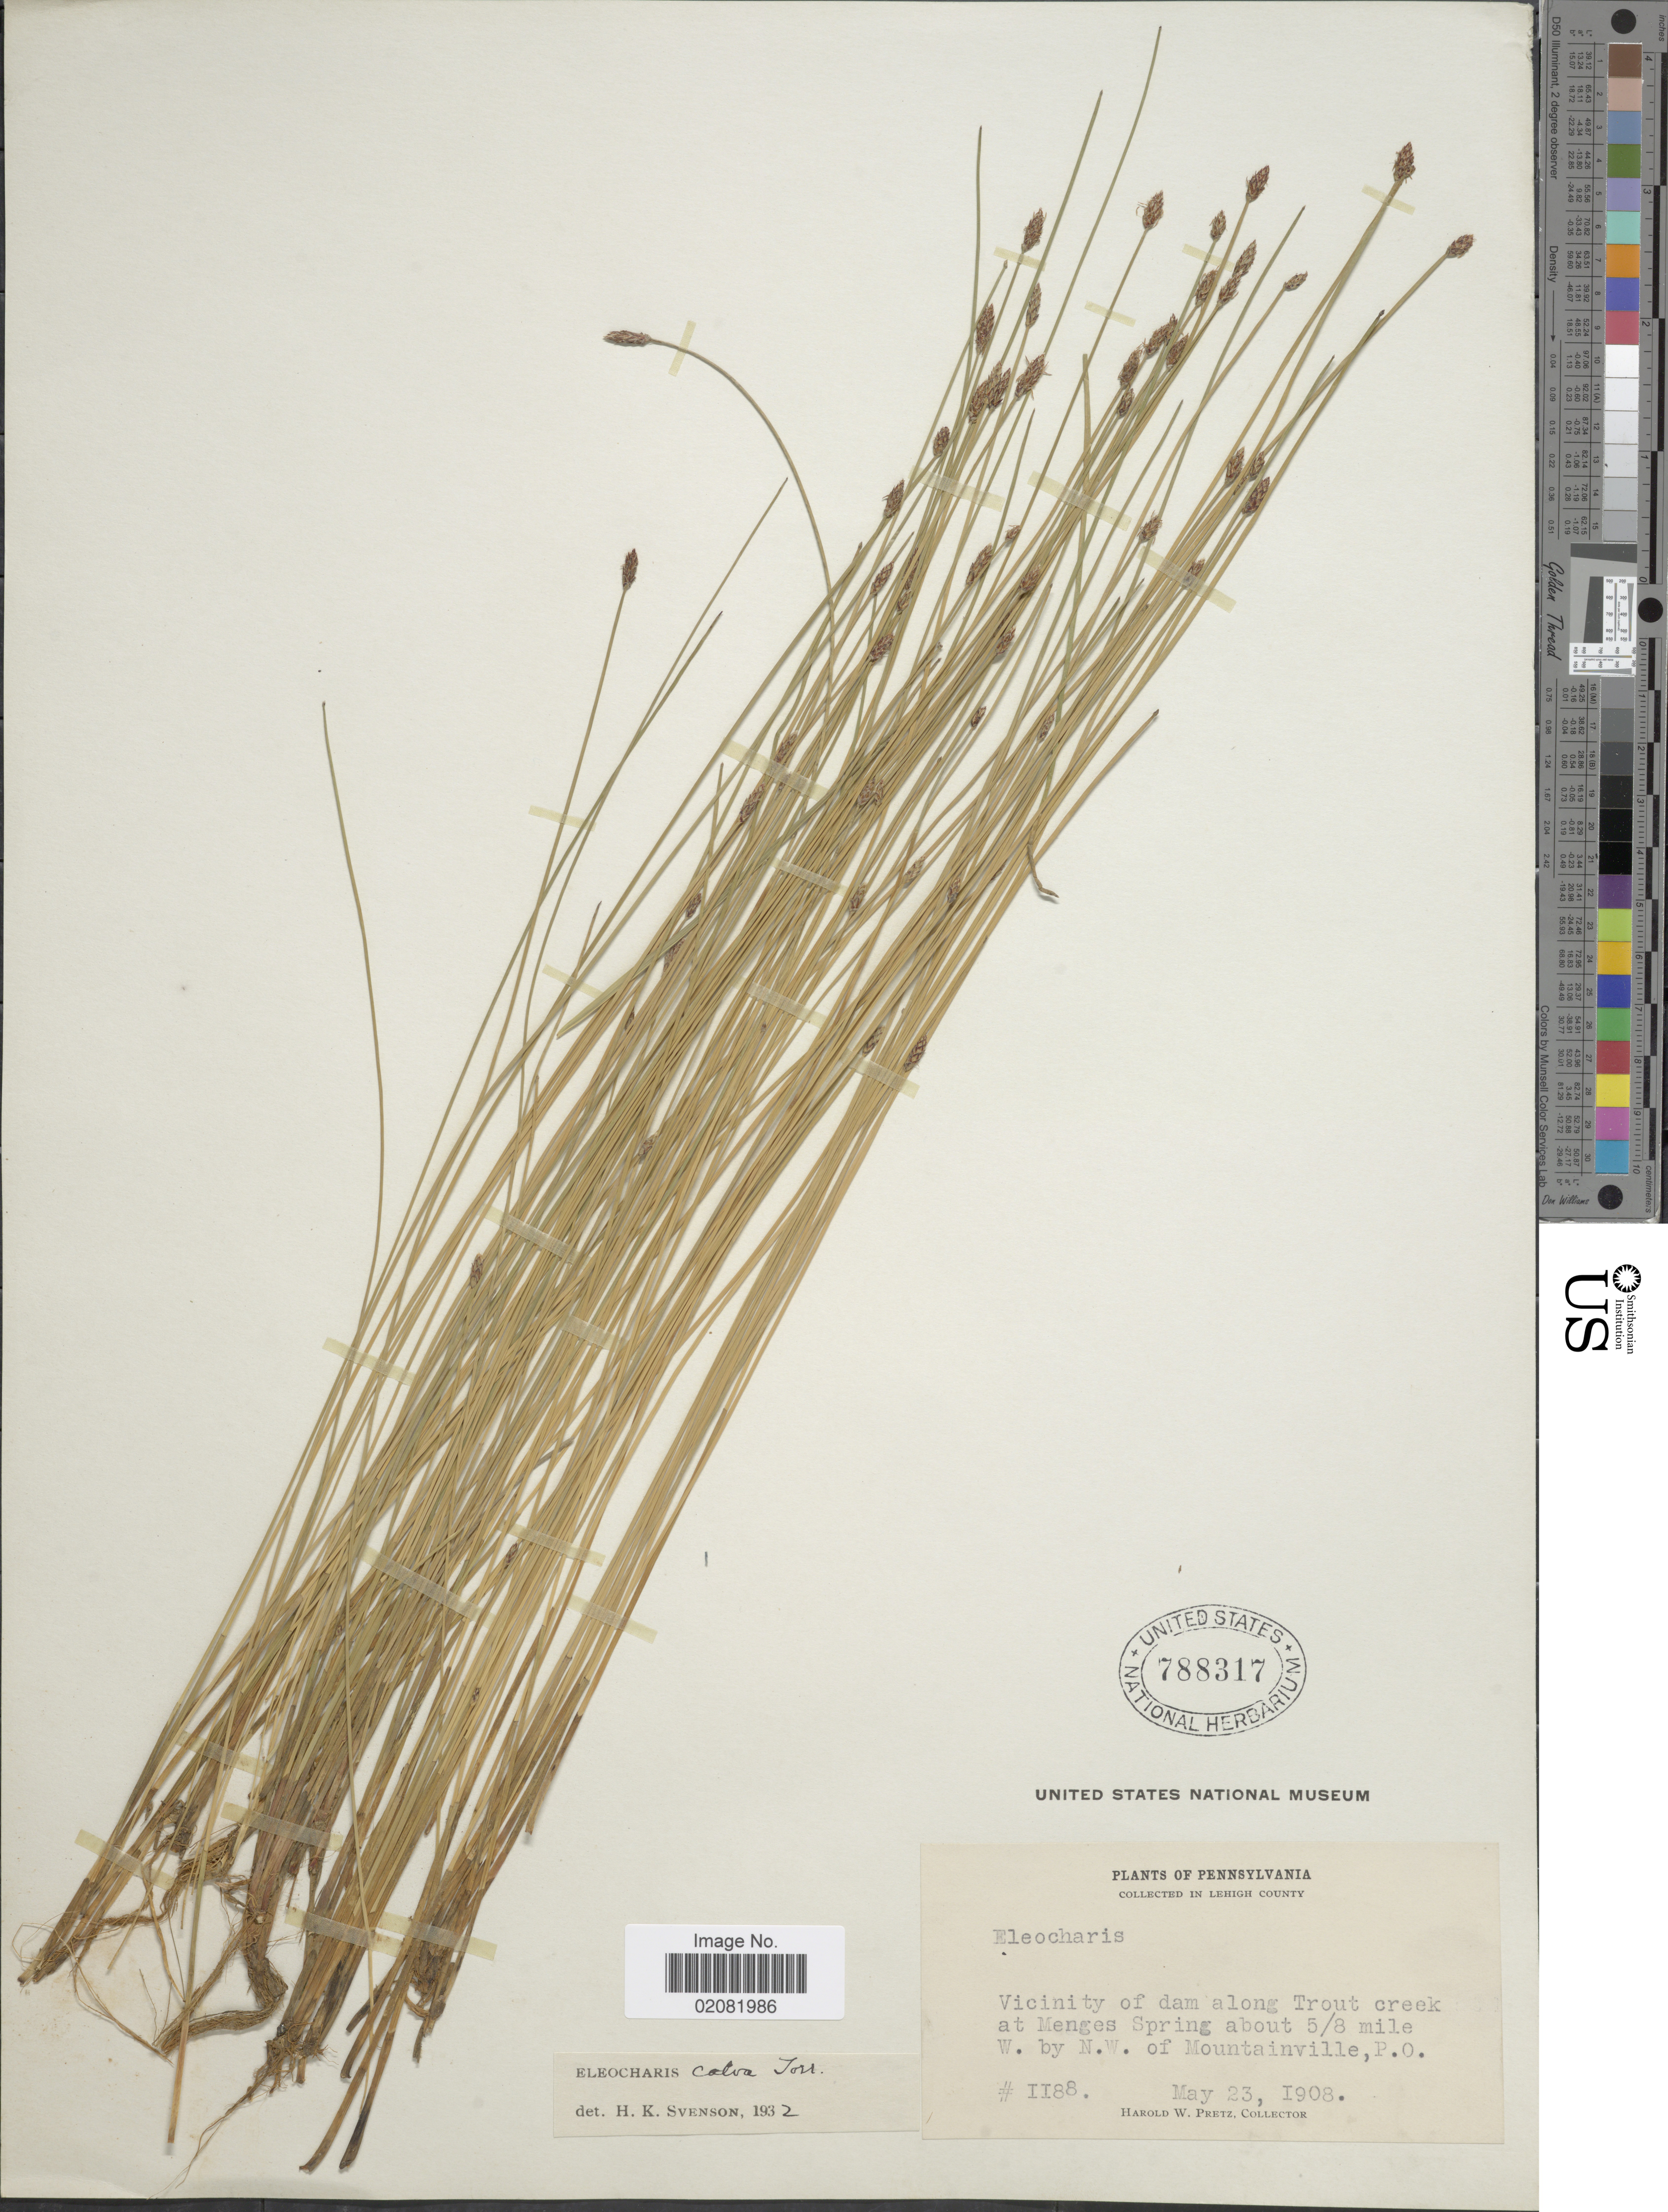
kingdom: Plantae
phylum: Tracheophyta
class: Liliopsida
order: Poales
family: Cyperaceae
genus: Eleocharis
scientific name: Eleocharis erythropoda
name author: Steud.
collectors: H. W. Pretz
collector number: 1188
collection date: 1908-05-23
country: United States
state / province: Pennsylvania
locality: In Lehigh County, Vicinity of dam along Trout creek at Menges Spring about 5/8 mile W. by N.W. of Mountainville, P.O.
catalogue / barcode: US 788317